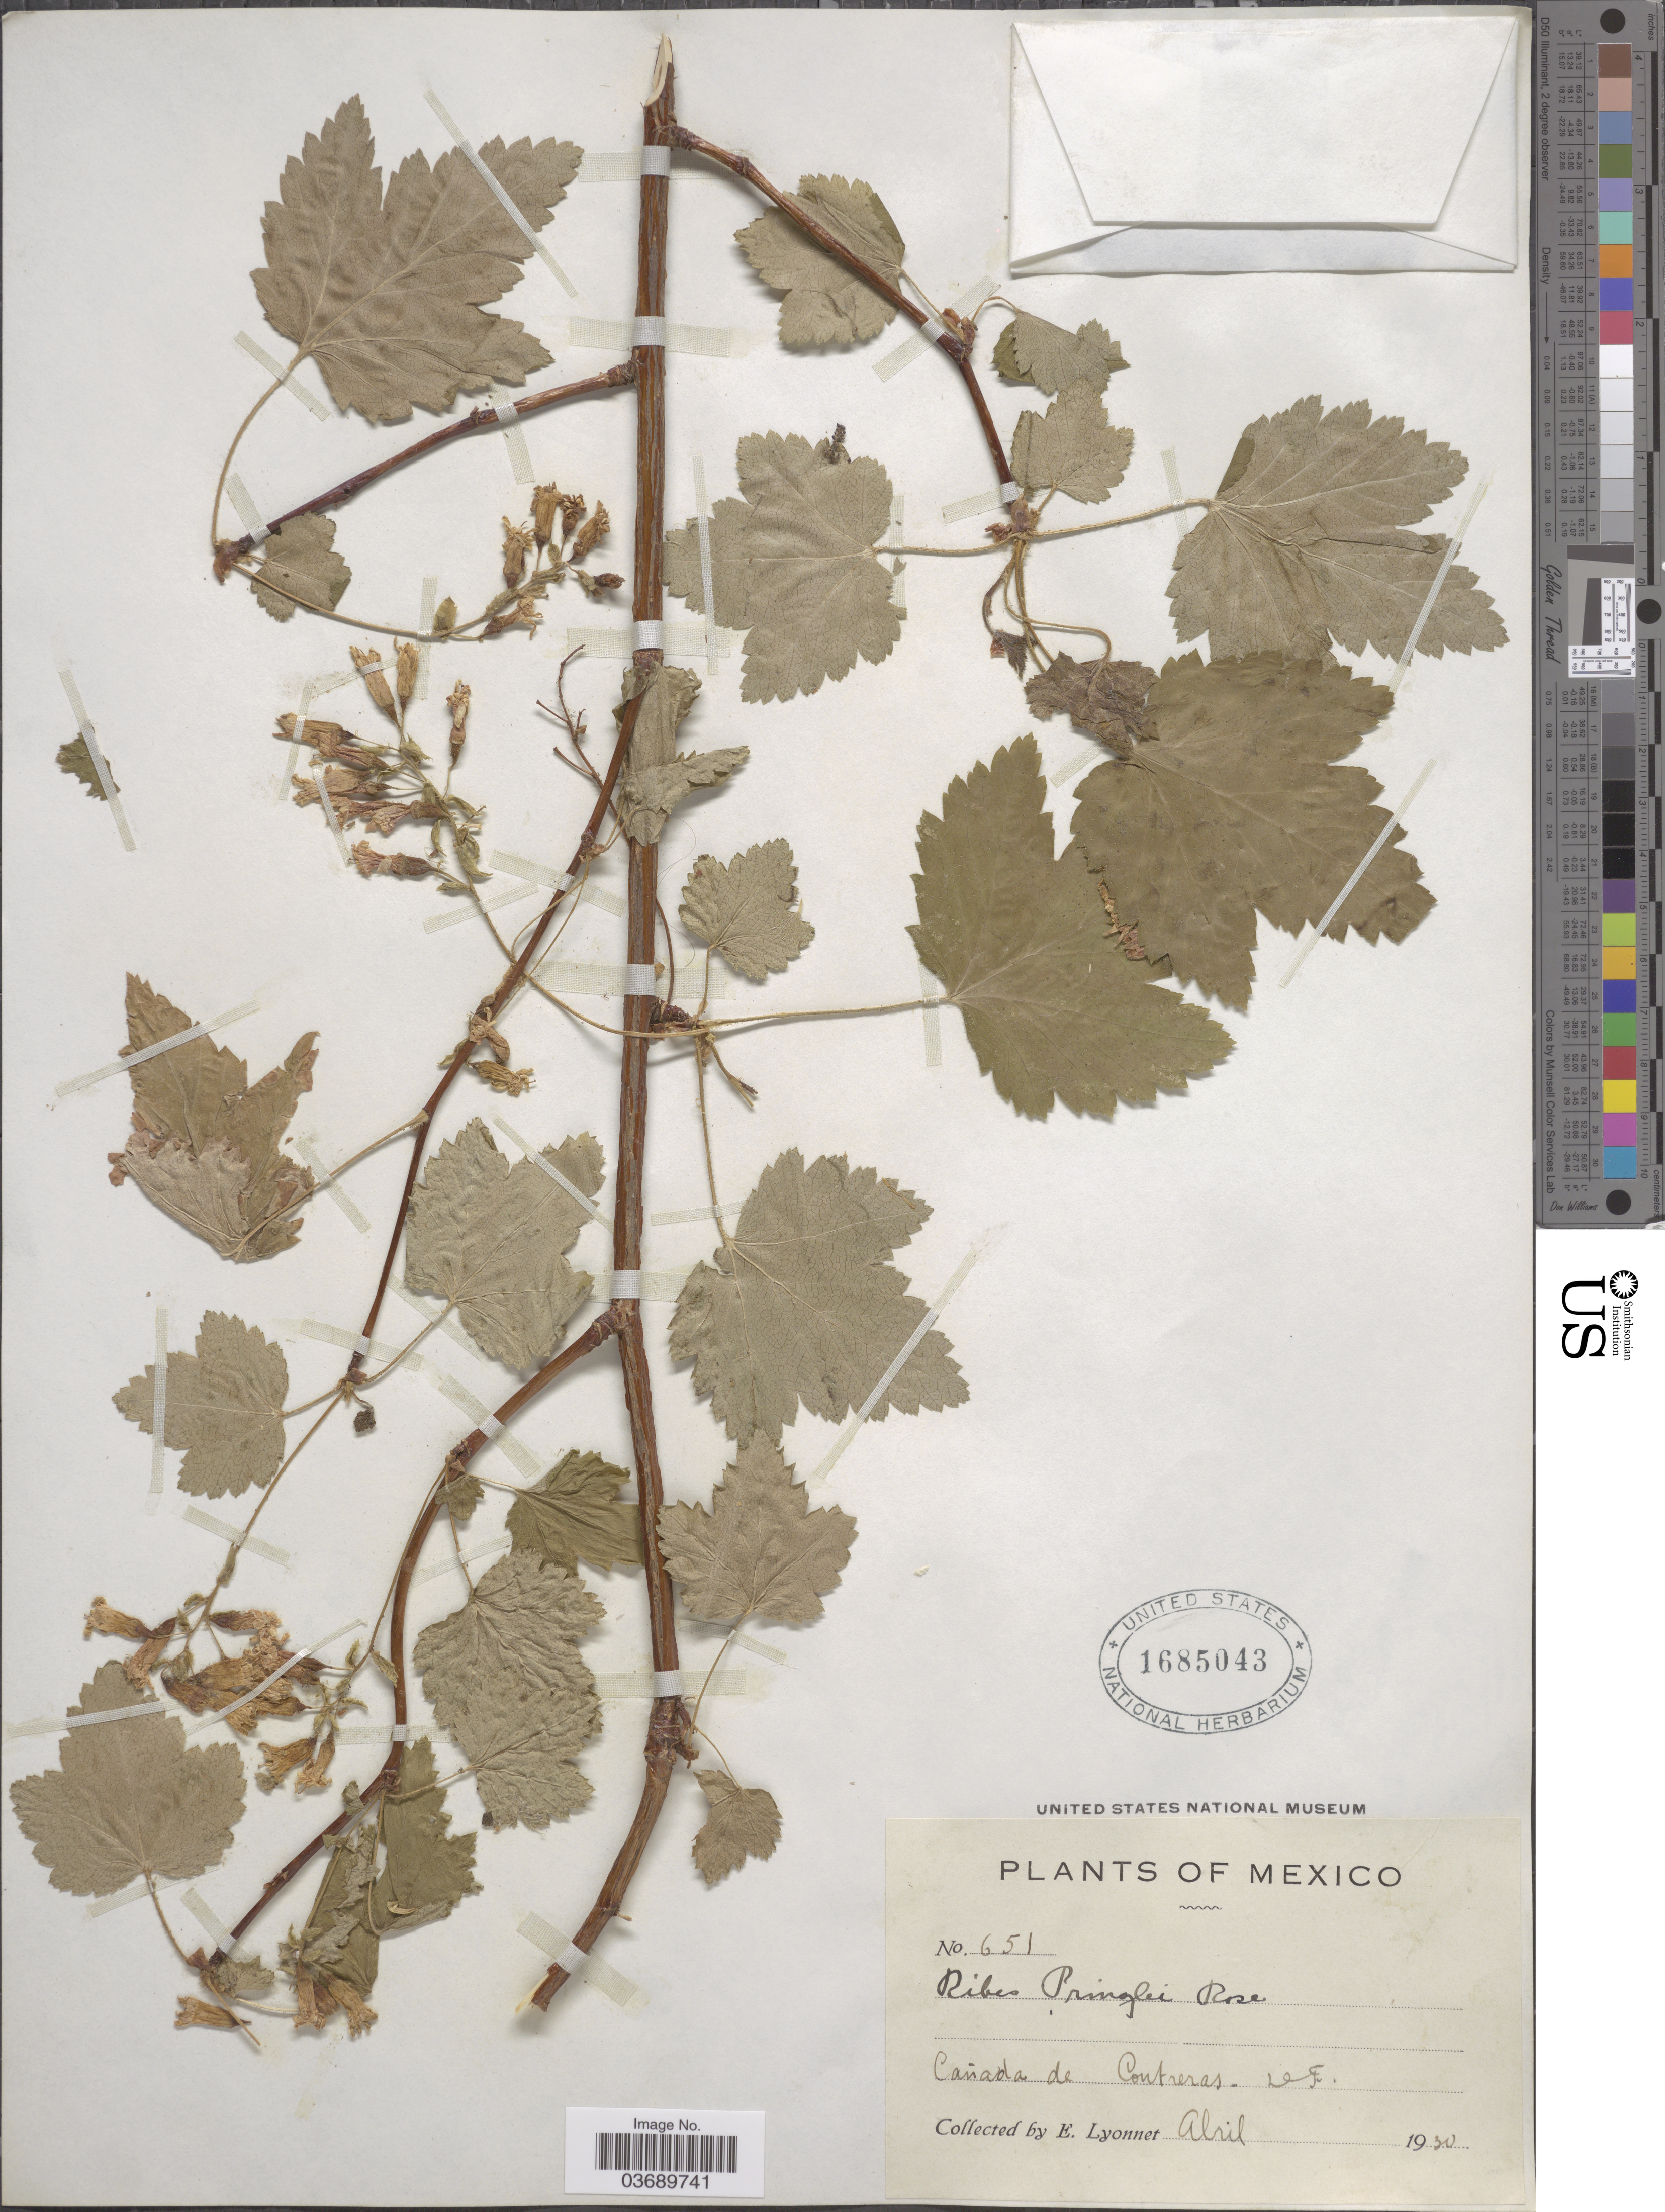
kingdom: Plantae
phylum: Tracheophyta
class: Magnoliopsida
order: Saxifragales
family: Grossulariaceae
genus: Ribes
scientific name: Ribes pringlei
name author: Rose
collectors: E. Lyonnet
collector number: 651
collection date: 1930-04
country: Mexico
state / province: Distrito Federal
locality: Cañada de Contreras.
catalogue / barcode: US 1685043